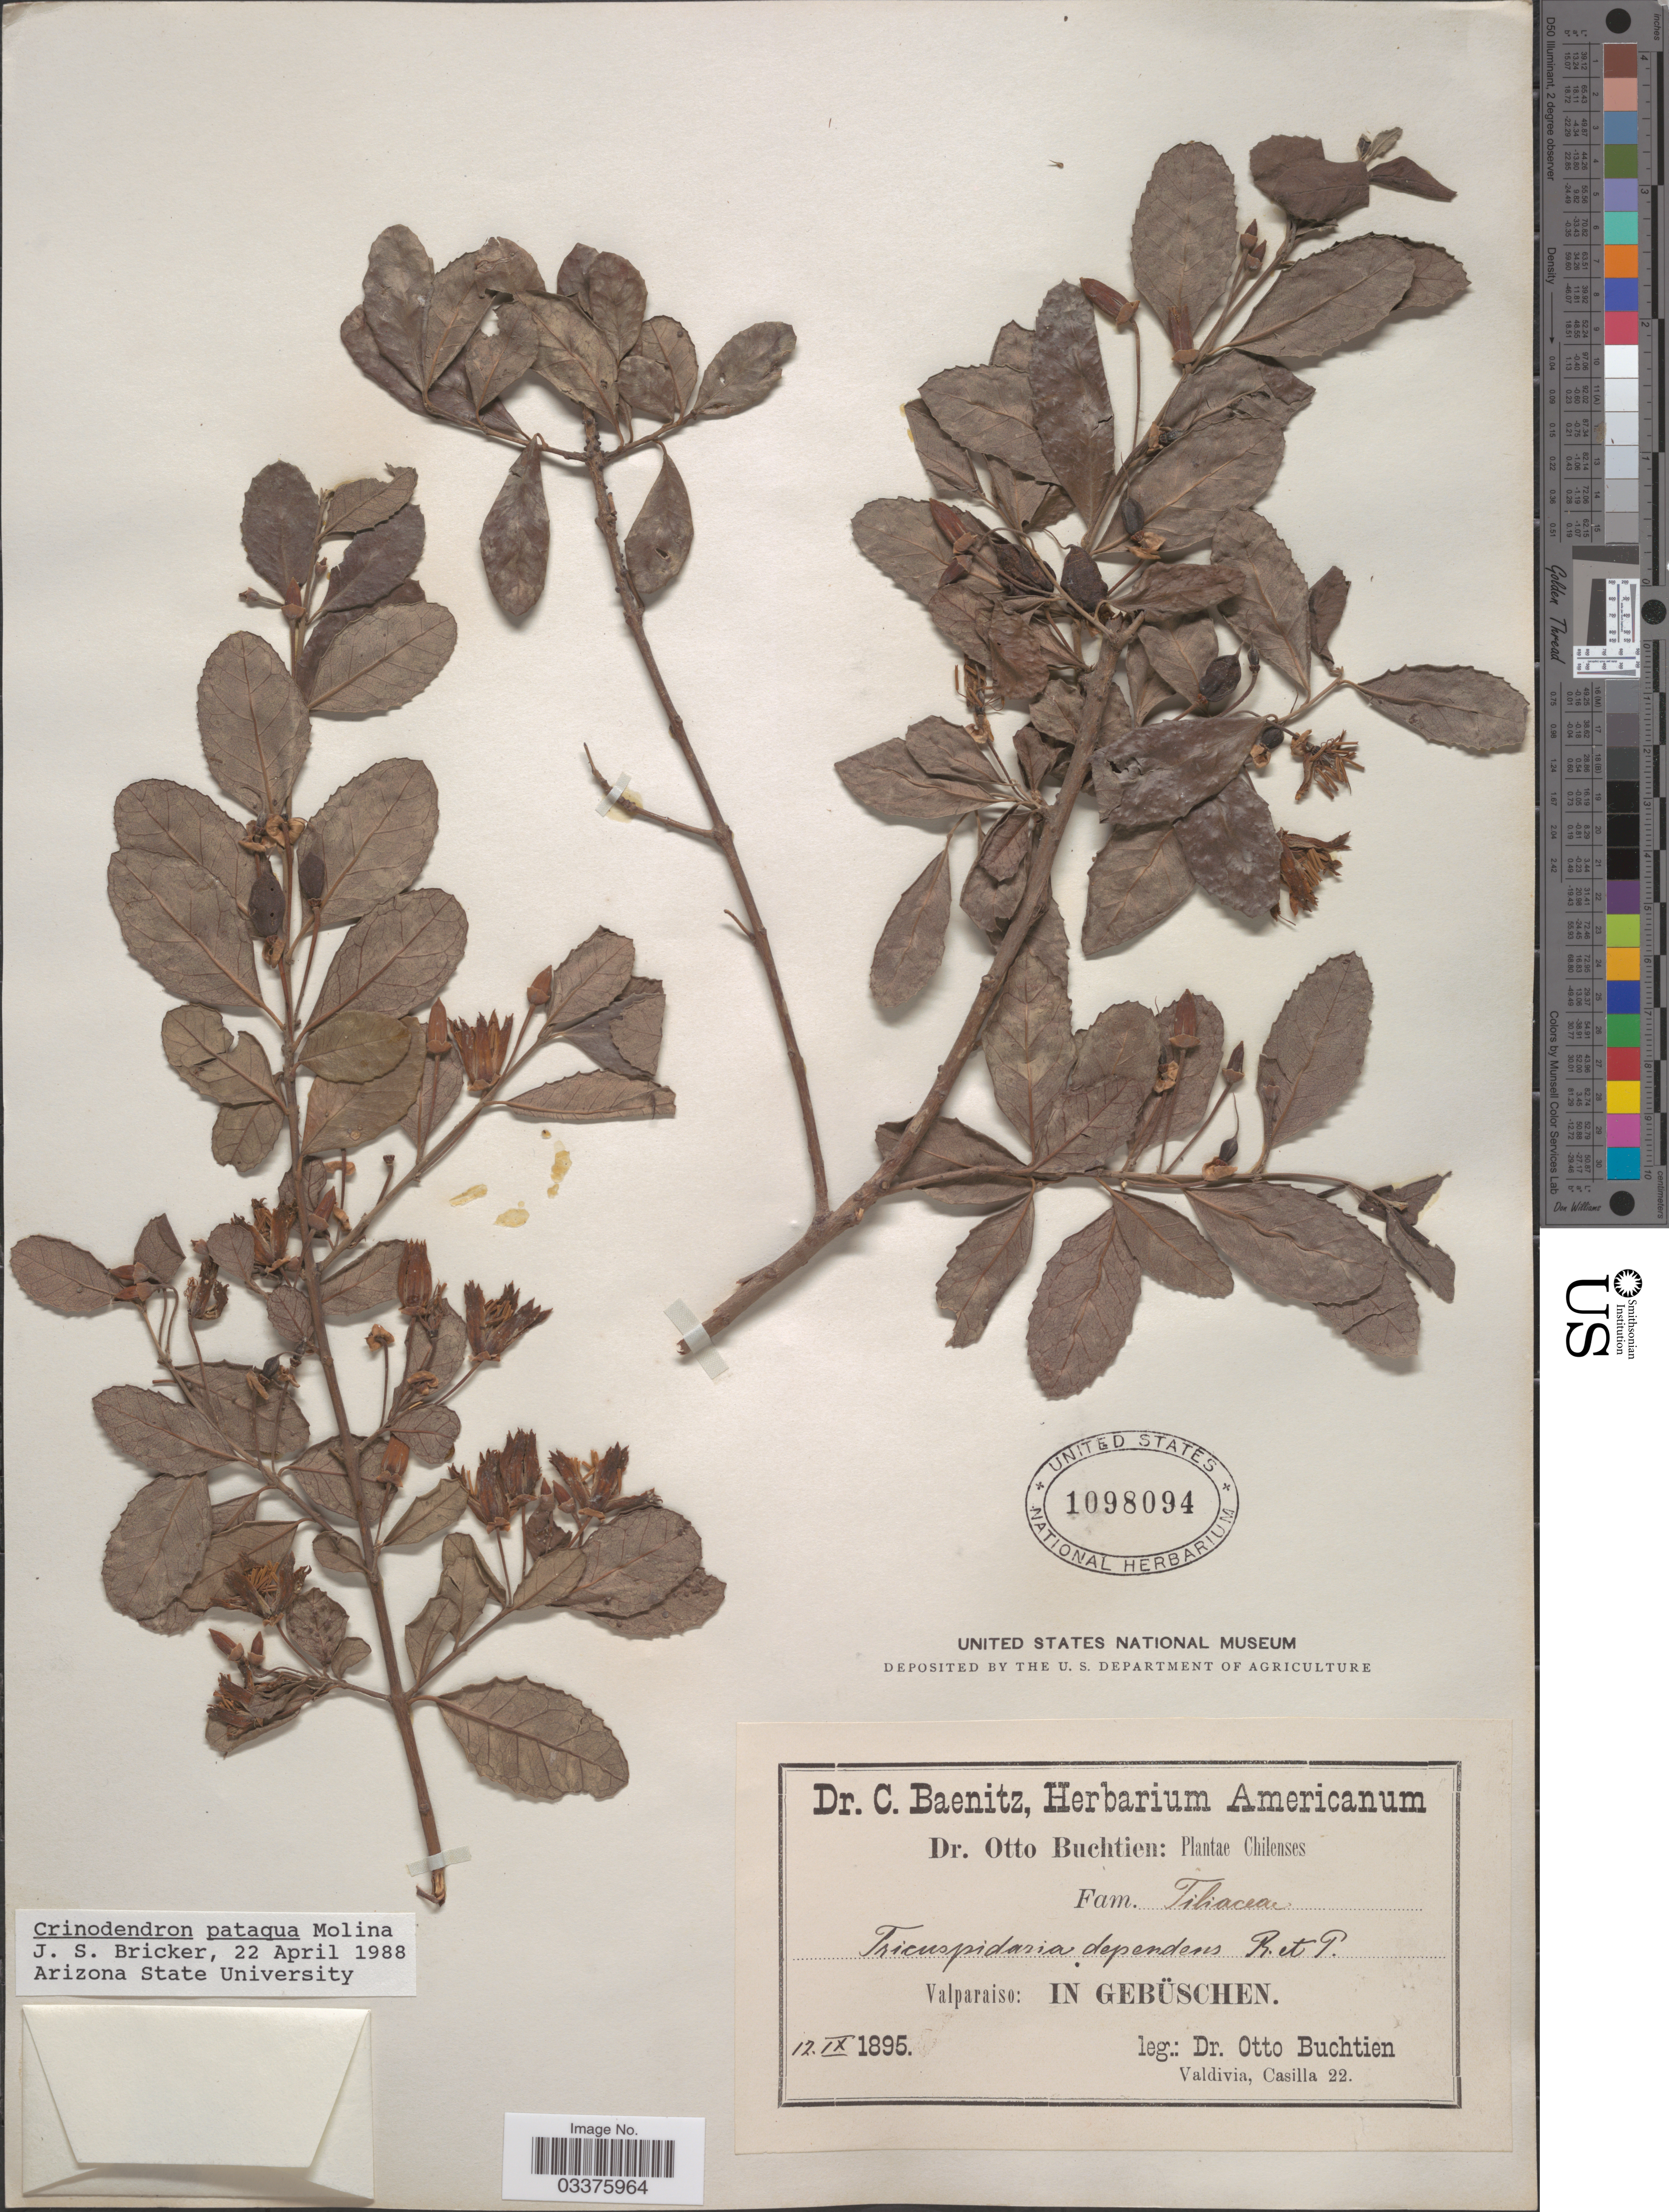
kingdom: Plantae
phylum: Tracheophyta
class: Magnoliopsida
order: Oxalidales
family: Elaeocarpaceae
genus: Crinodendron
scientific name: Crinodendron patagua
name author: Molina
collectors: O. Buchtien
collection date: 1895-09-12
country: Chile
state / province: Valparaíso (V)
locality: Valparaiso: In Gebüschen.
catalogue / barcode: US 1098094